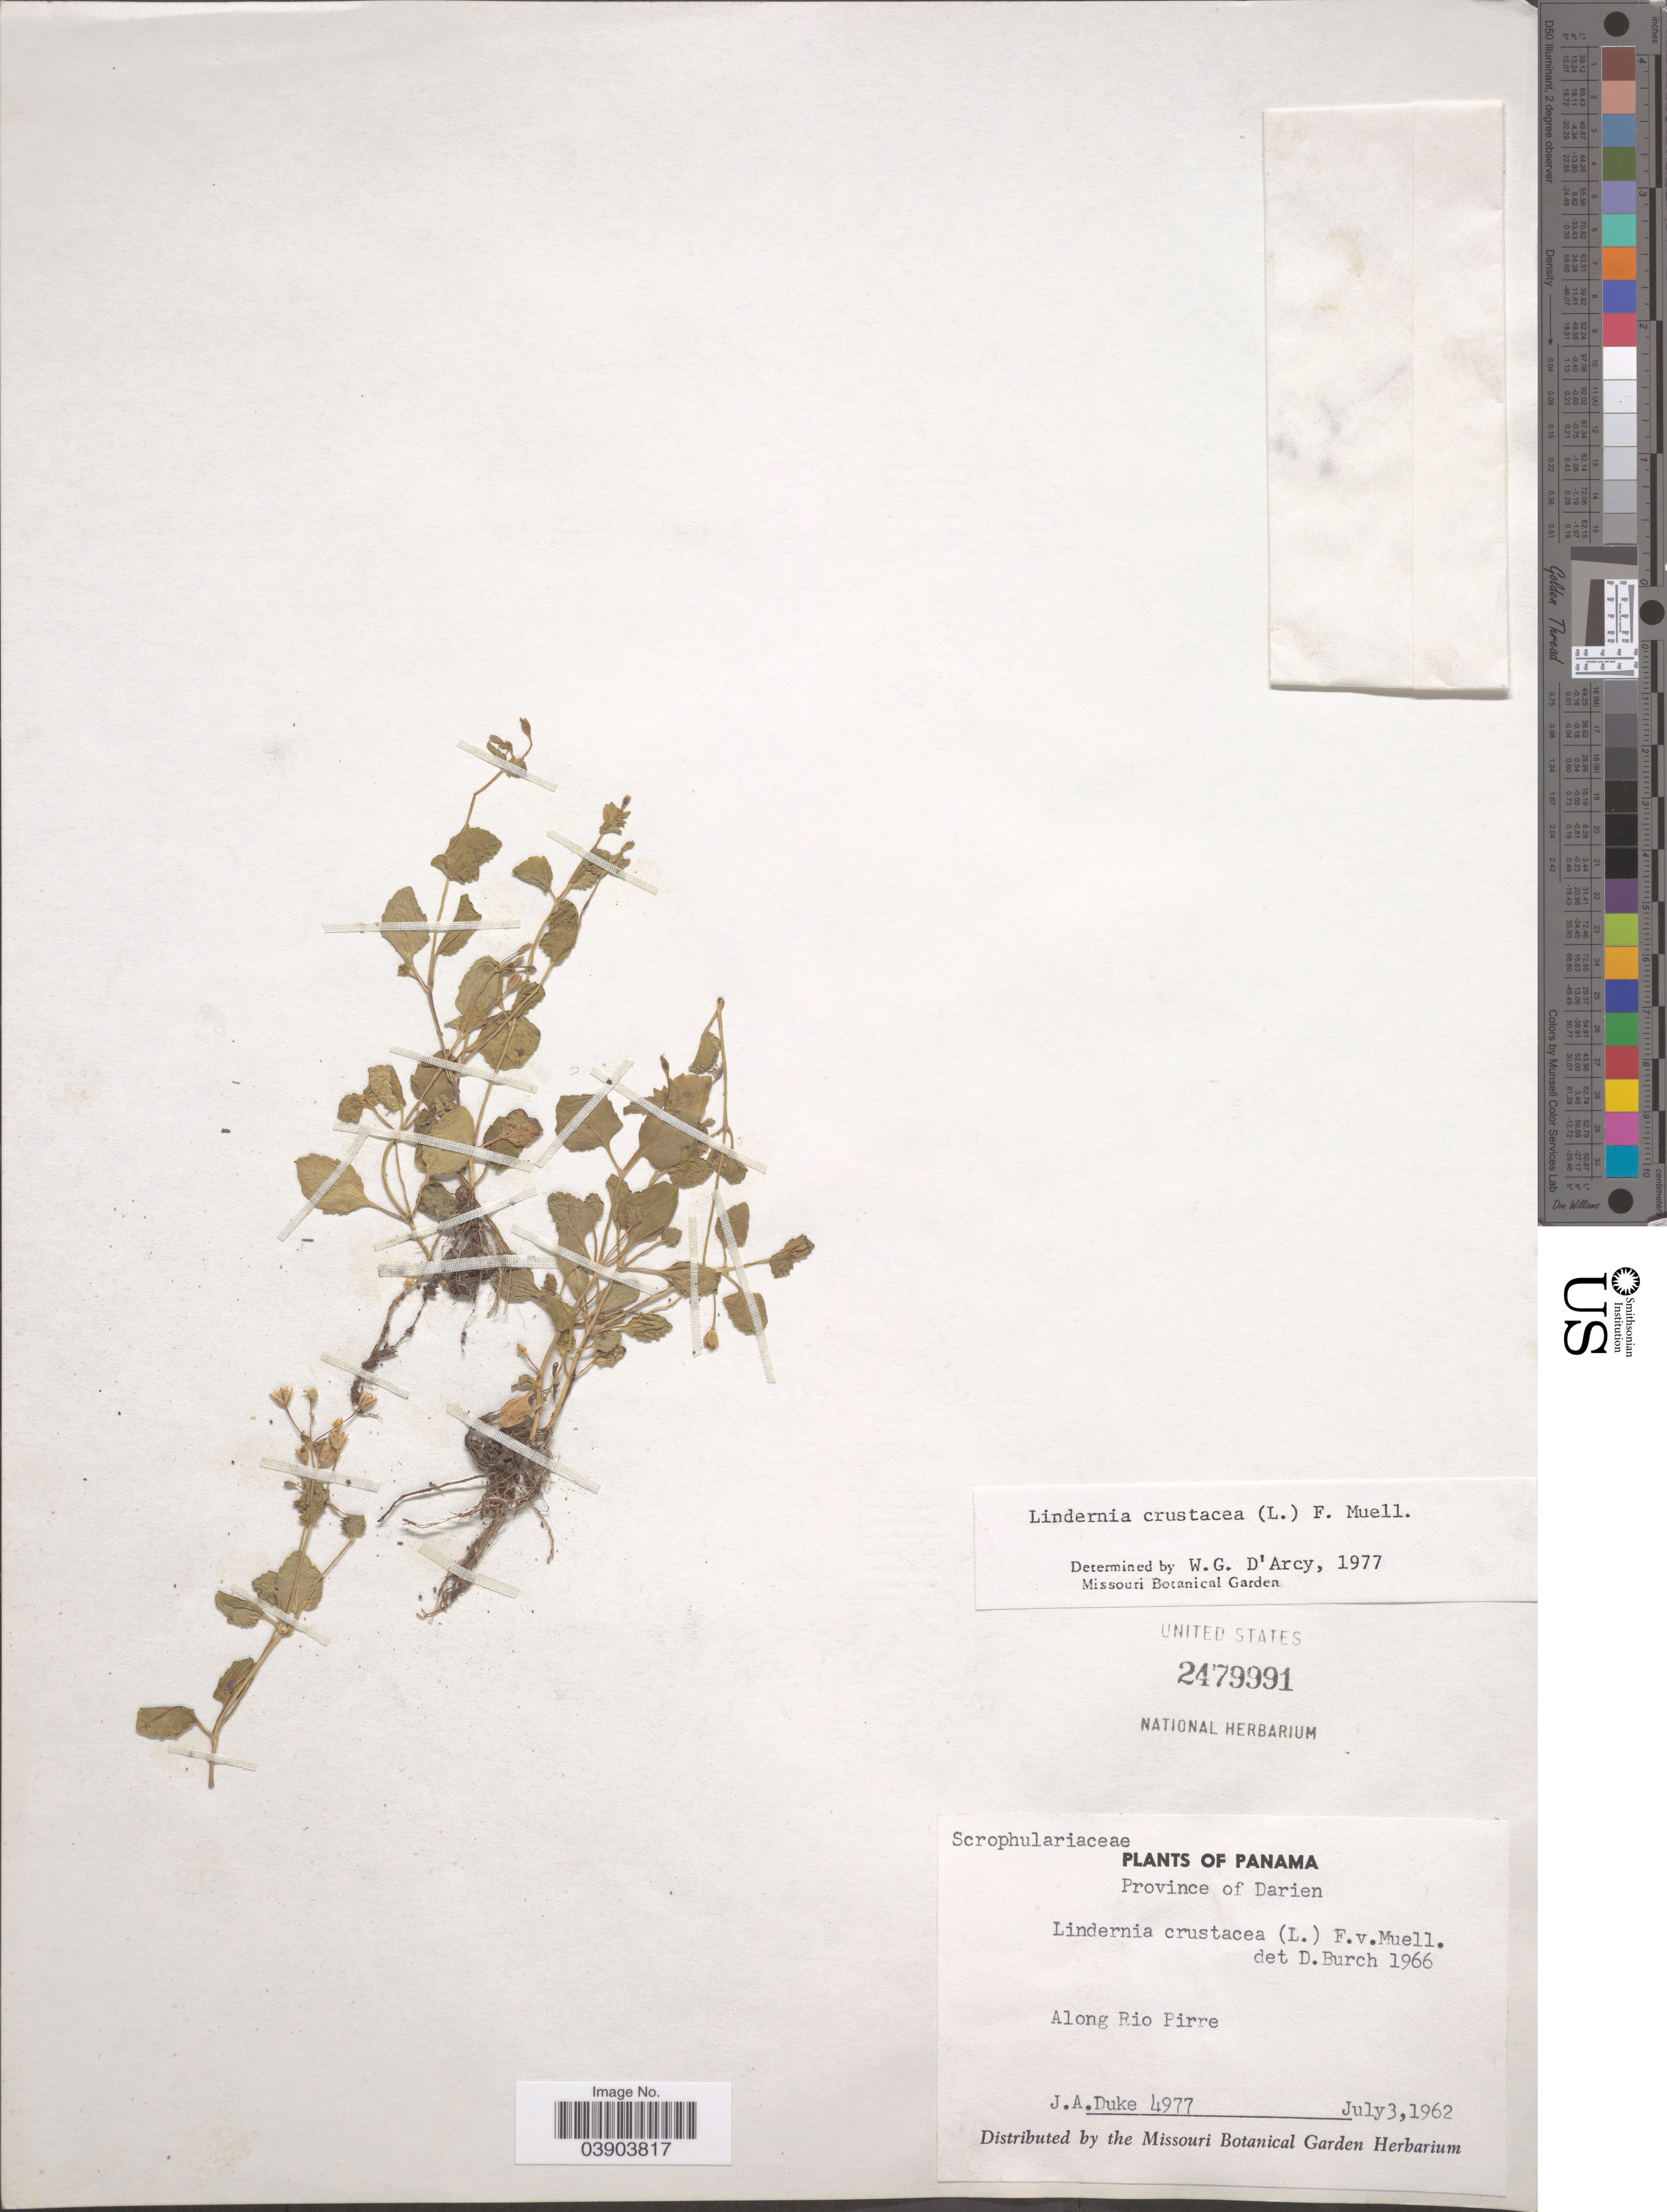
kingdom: Plantae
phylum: Tracheophyta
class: Magnoliopsida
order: Lamiales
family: Linderniaceae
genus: Lindernia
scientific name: Lindernia crustacea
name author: (L.) F. Muell.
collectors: J. A. Duke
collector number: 4977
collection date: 1962-07-03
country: Panama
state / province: Darien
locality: Along Rio Pirre.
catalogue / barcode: US 2479991